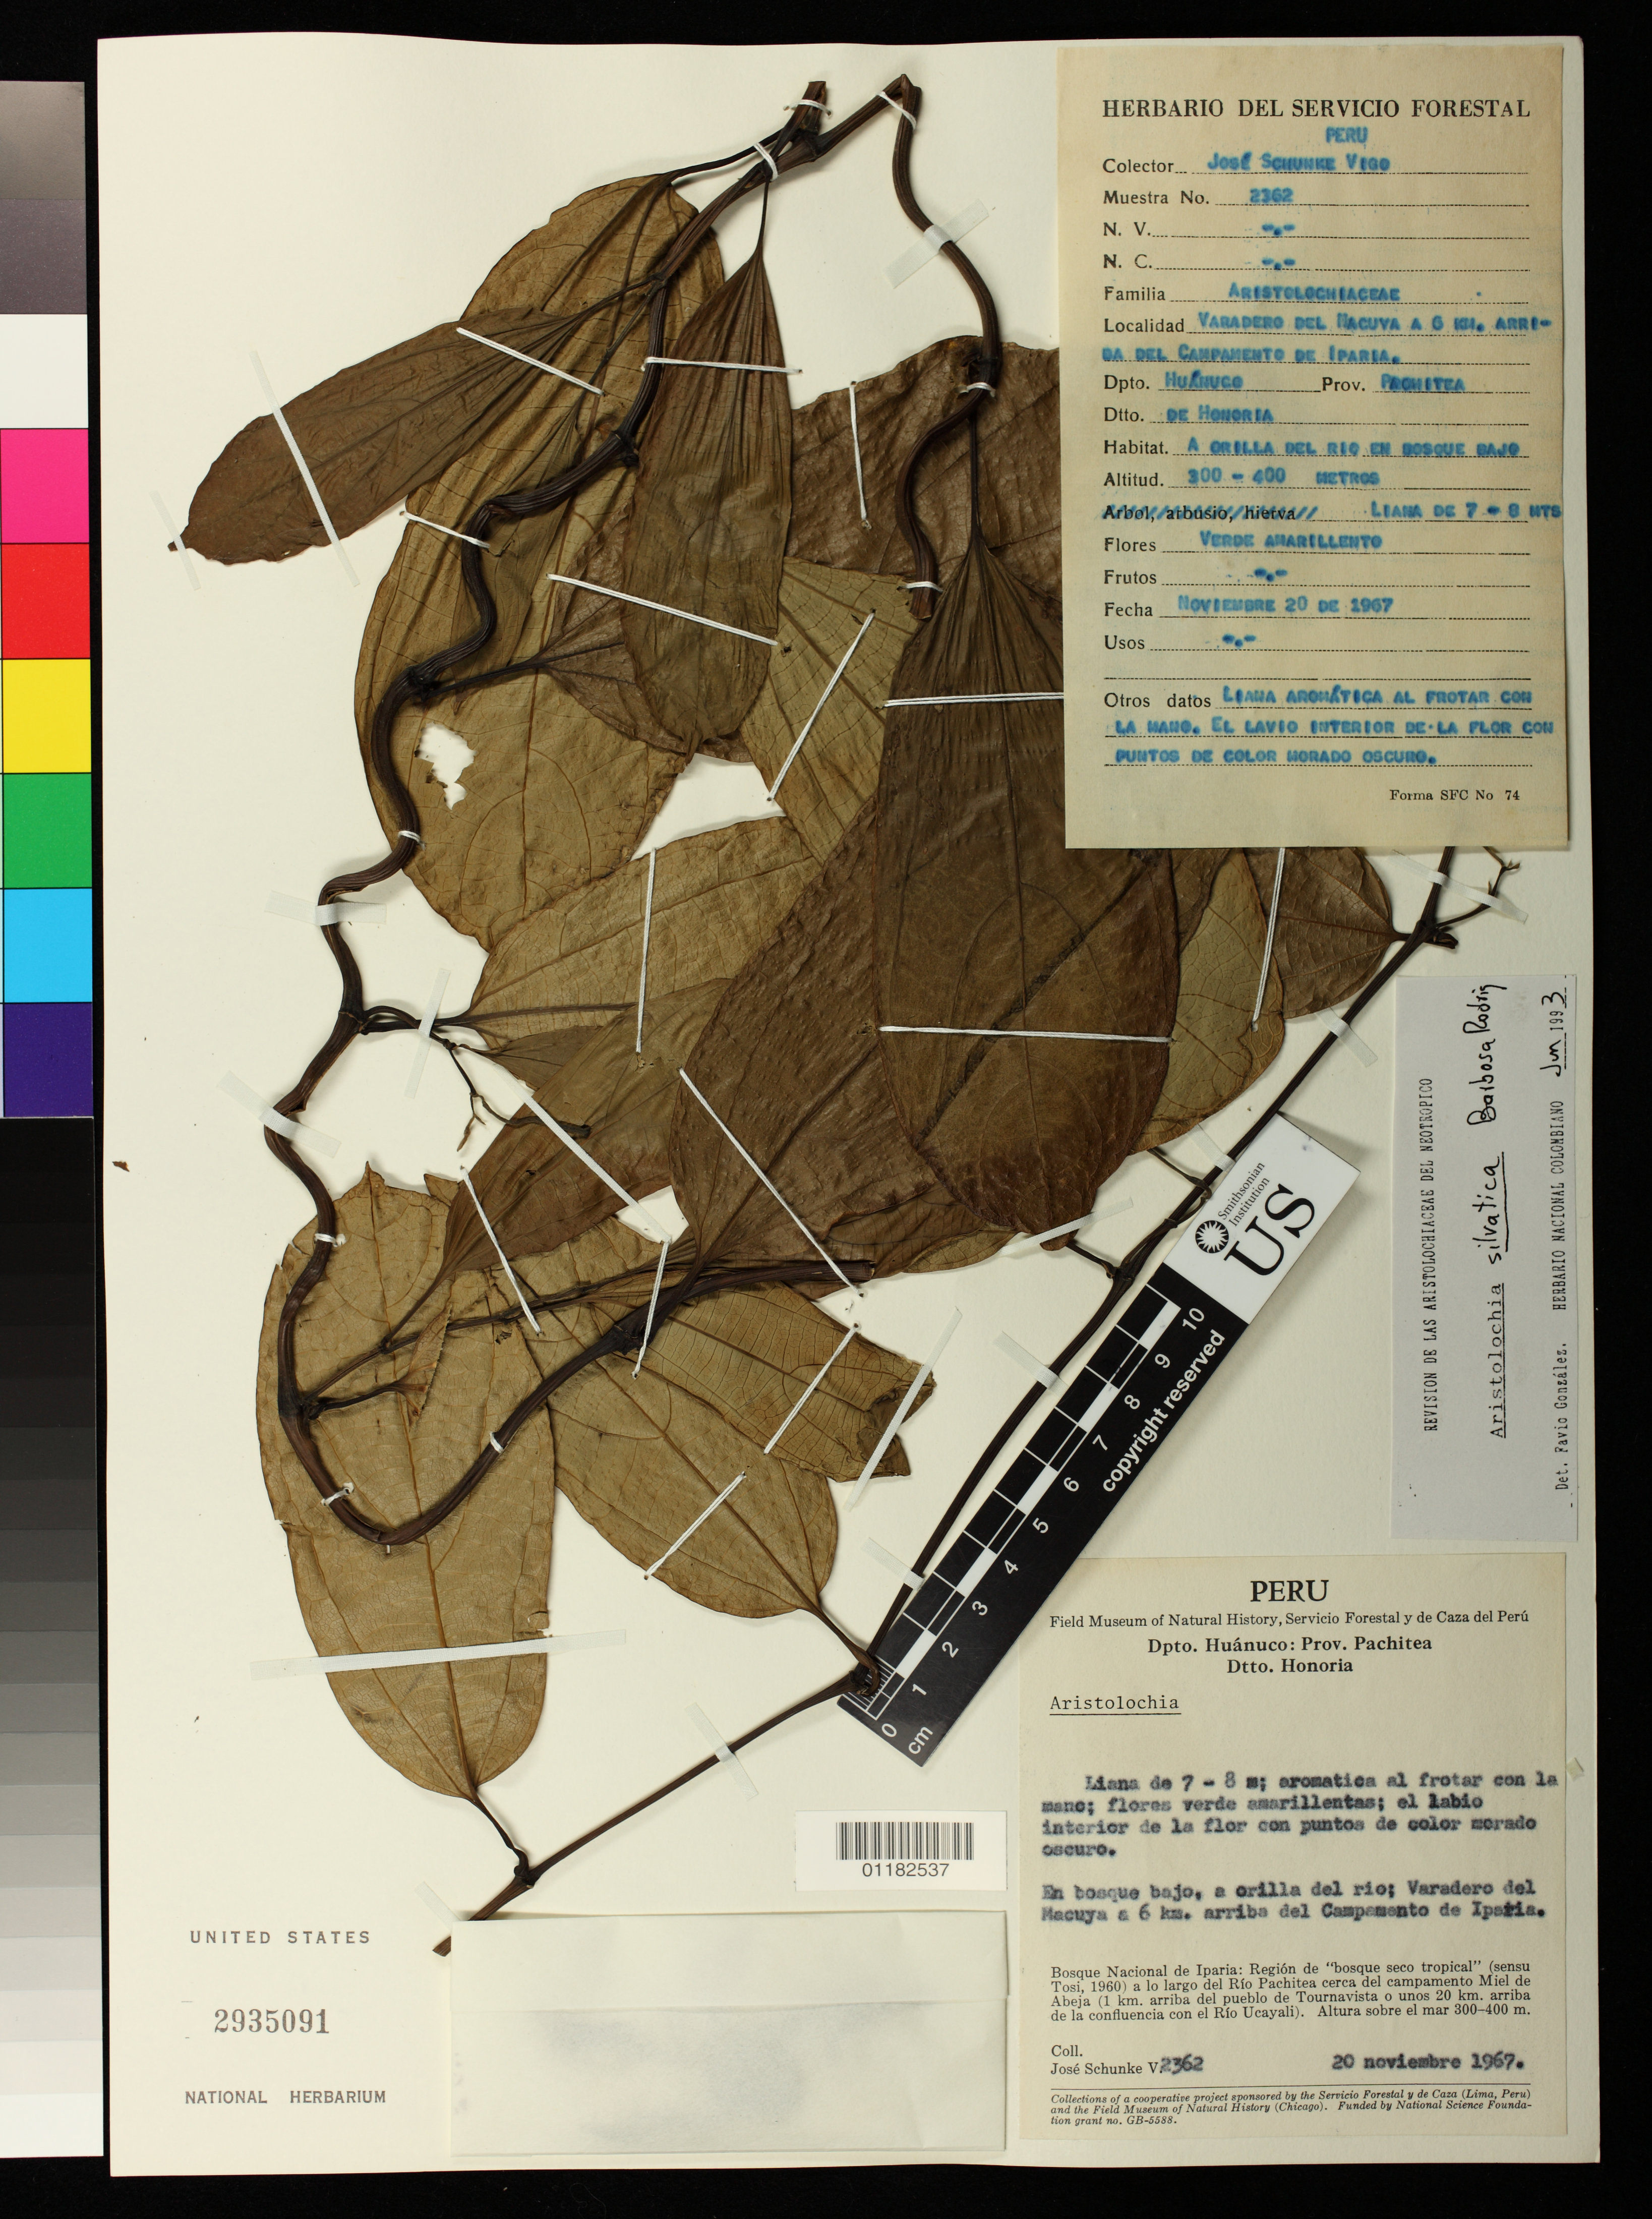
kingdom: Plantae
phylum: Tracheophyta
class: Magnoliopsida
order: Piperales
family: Aristolochiaceae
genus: Aristolochia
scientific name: Aristolochia silvatica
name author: Barb. Rodr.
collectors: J. Schunke Vigo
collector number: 2362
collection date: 1967-11-20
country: Peru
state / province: Huánuco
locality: Prov. Pachitea, Dtto. Honoria En bosque bajo, a orilla de rio; Varadero del Macuya a 6 km. arriba del Campamento de Ipatia.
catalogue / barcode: US 2935091